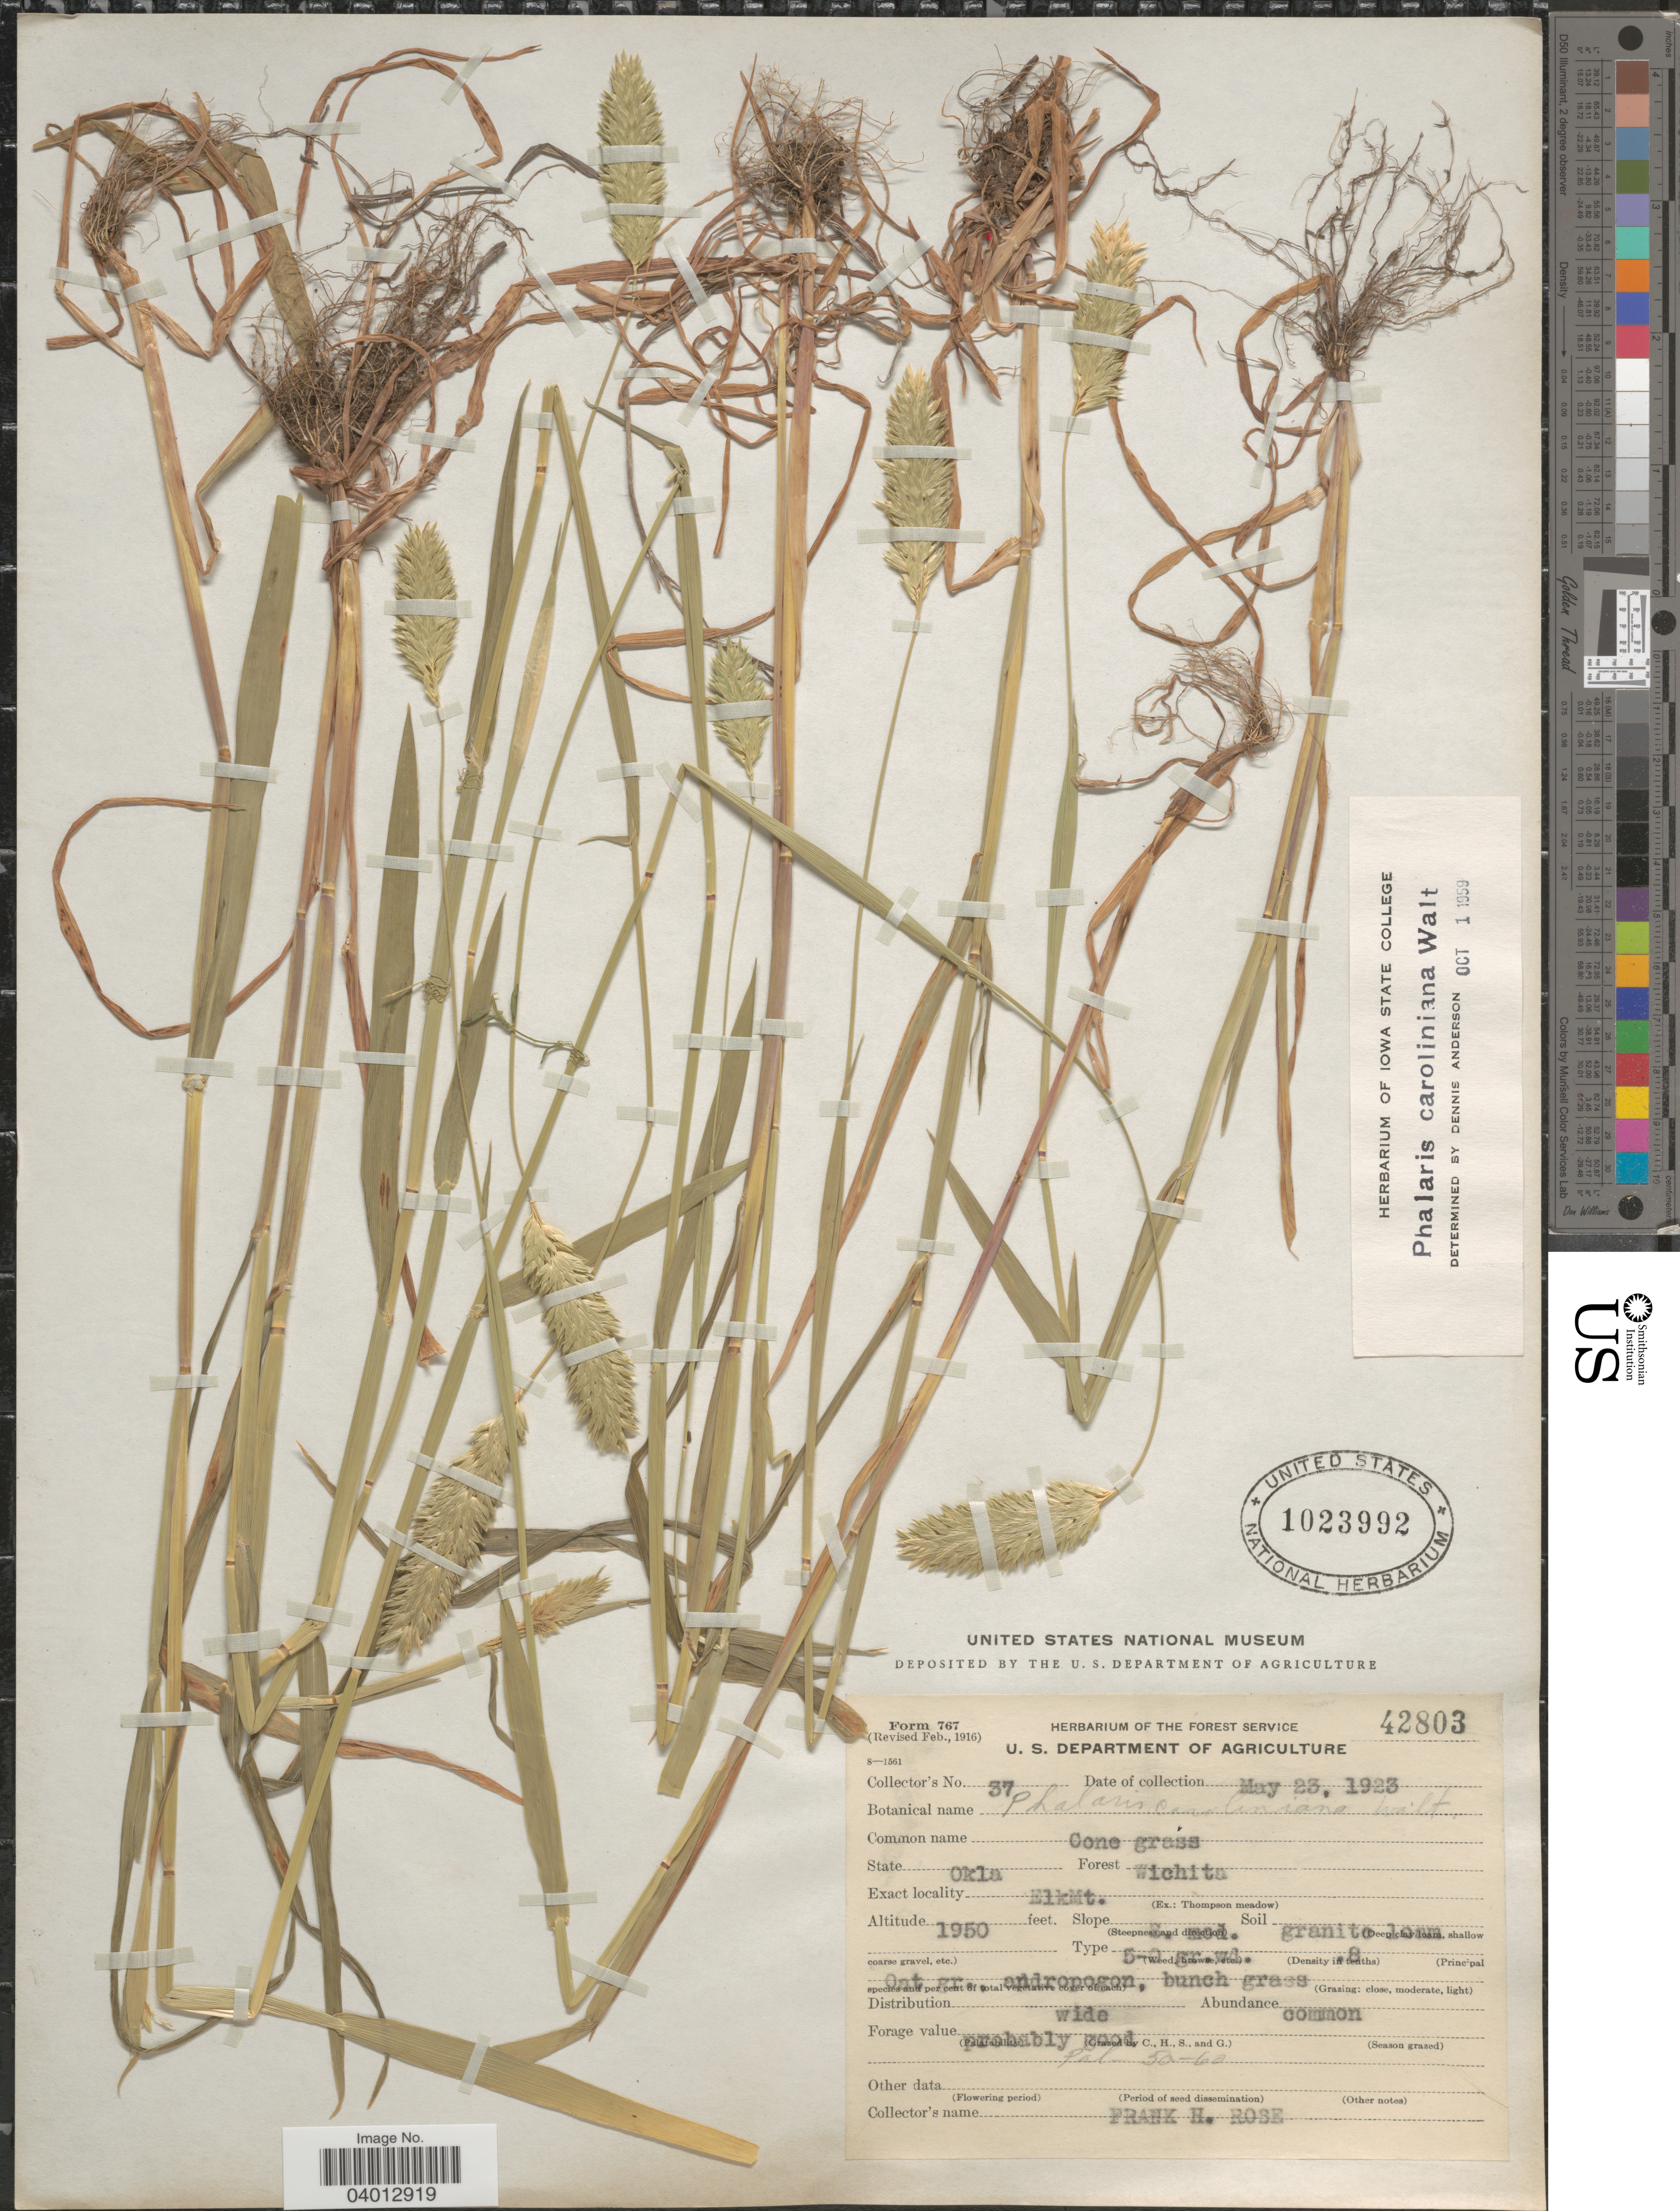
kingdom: Plantae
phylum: Tracheophyta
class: Liliopsida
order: Poales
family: Poaceae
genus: Phalaris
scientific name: Phalaris caroliniana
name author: Walter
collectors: F. H. Rose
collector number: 37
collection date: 1923-05-23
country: United States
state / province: Oklahoma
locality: Forest Wichita. Elk Mt.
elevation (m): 594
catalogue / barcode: US 1023992